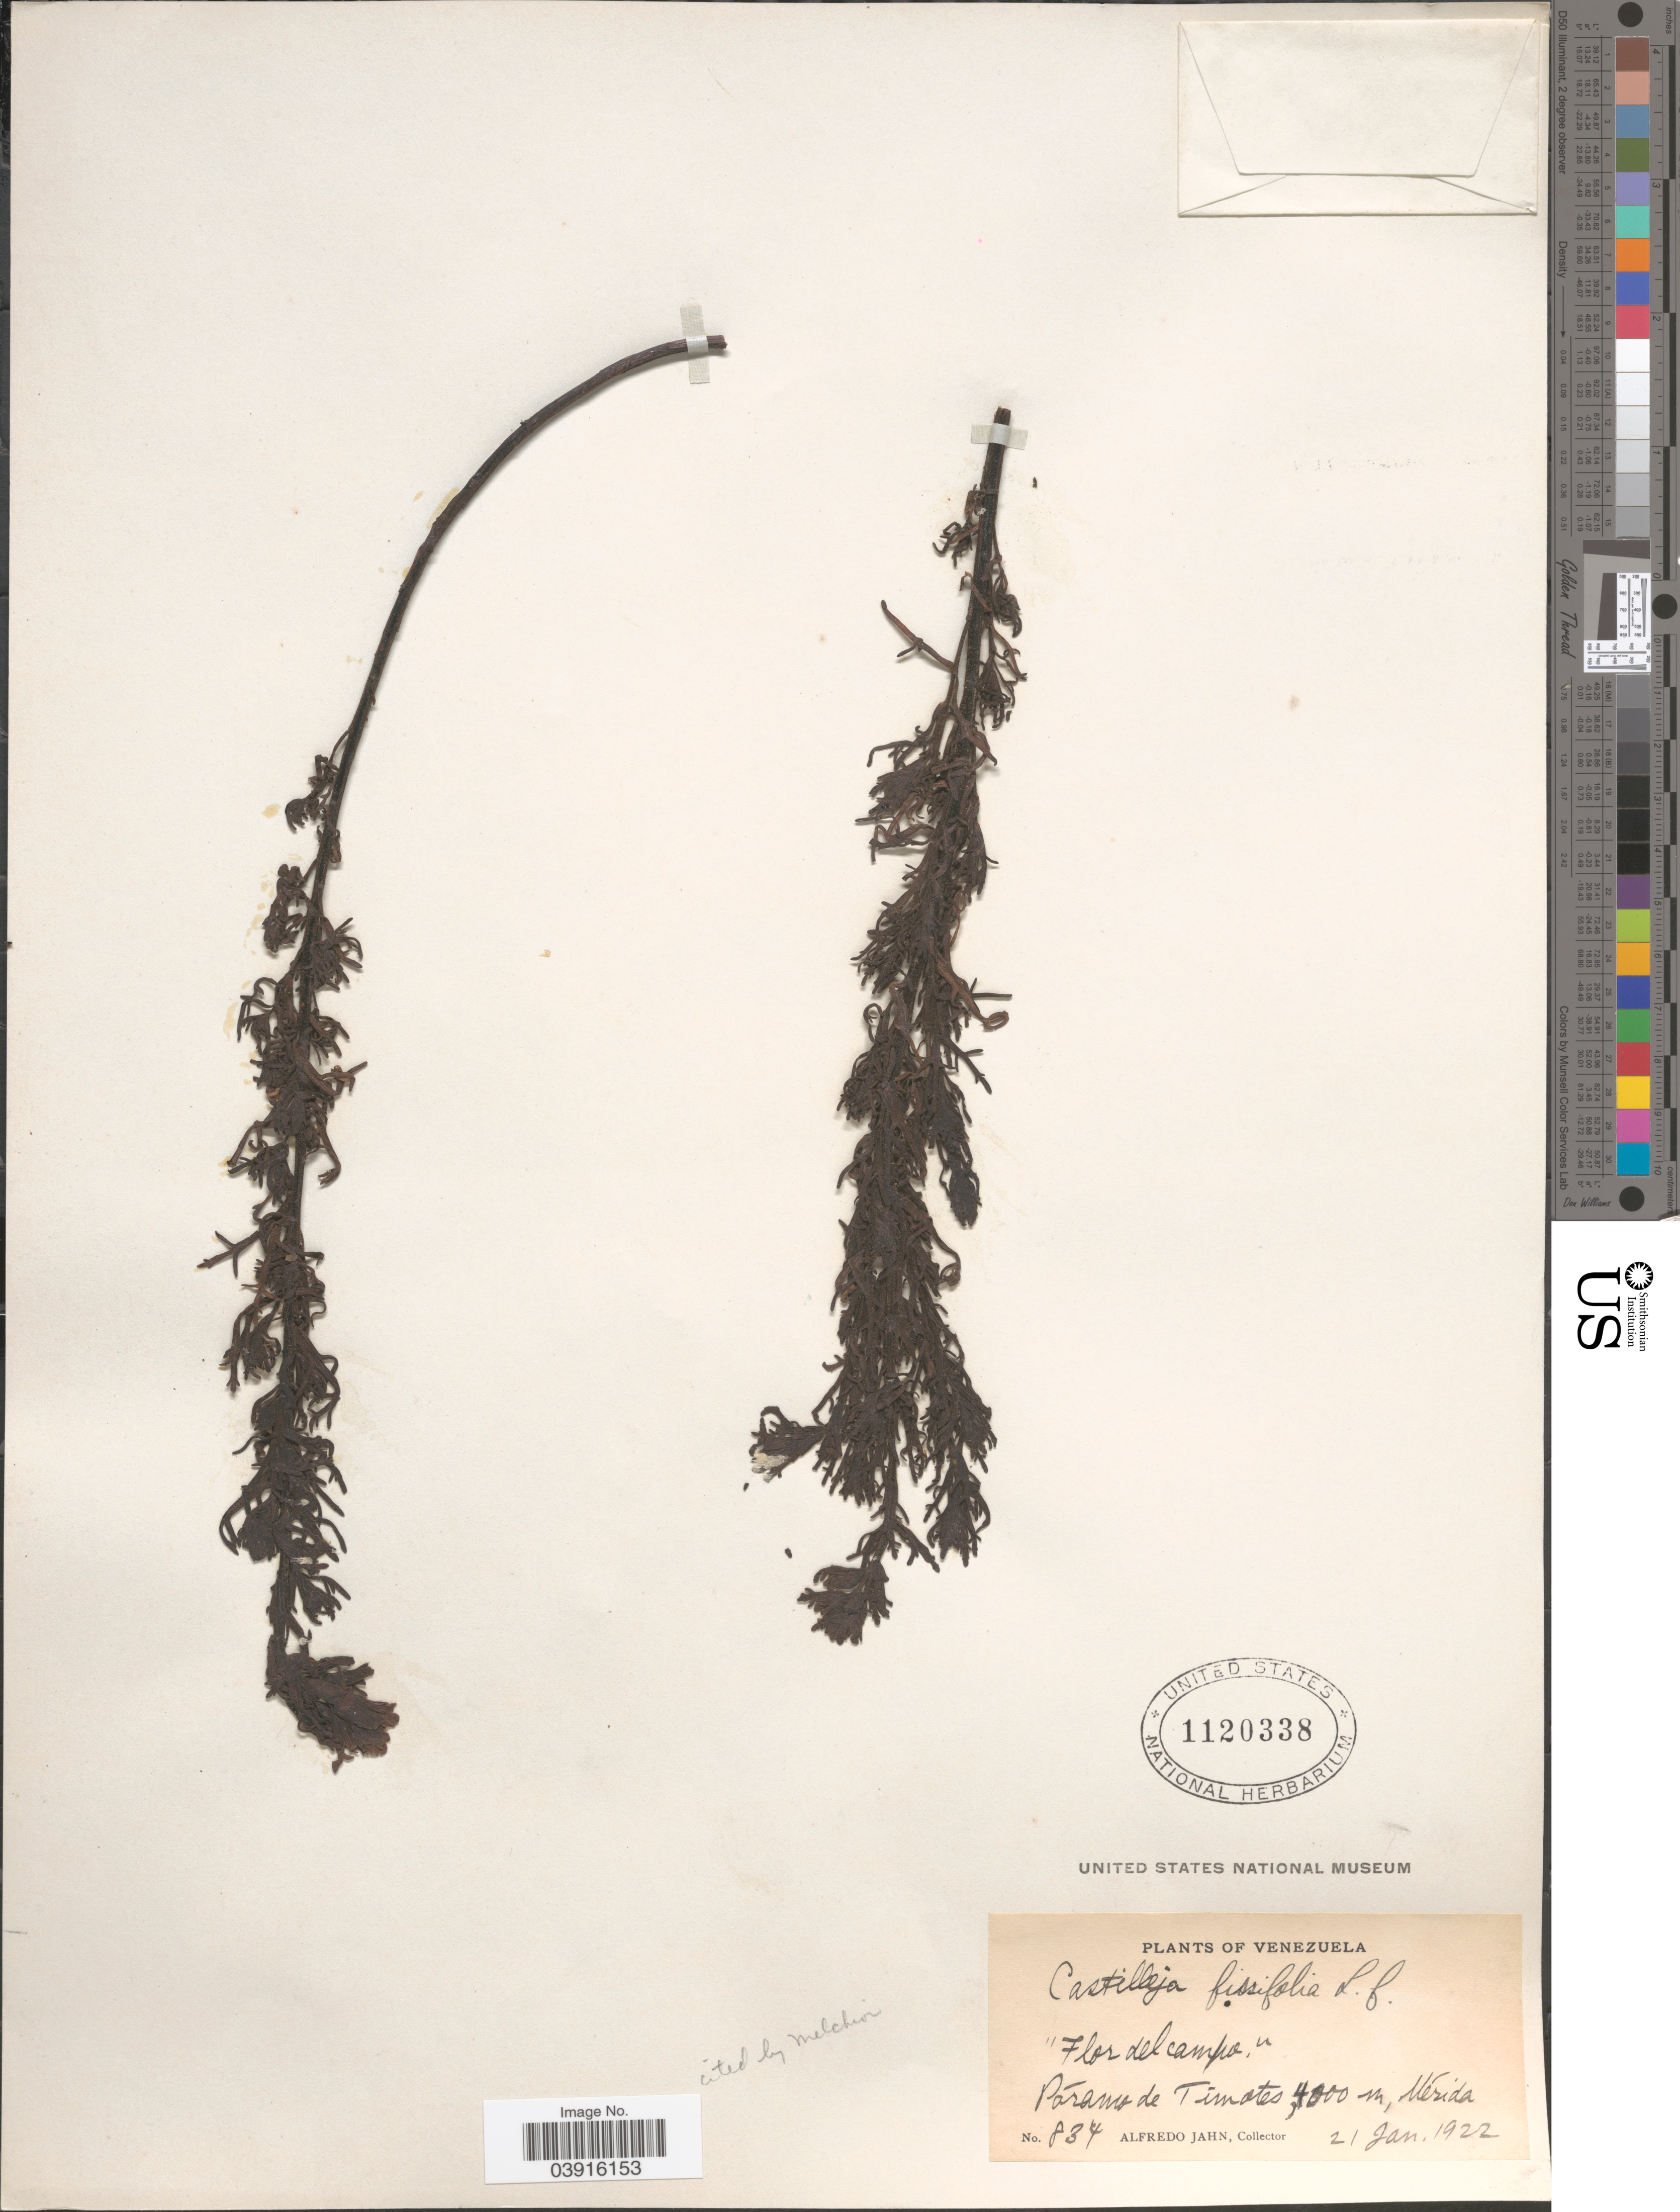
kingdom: Plantae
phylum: Tracheophyta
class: Magnoliopsida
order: Lamiales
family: Orobanchaceae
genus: Castilleja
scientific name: Castilleja fissifolia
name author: L. f.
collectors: A. Jahn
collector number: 834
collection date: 1922-01-21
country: Venezuela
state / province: Merida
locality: Páramo de Timotes, Merida.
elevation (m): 4000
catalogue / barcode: US 1120338